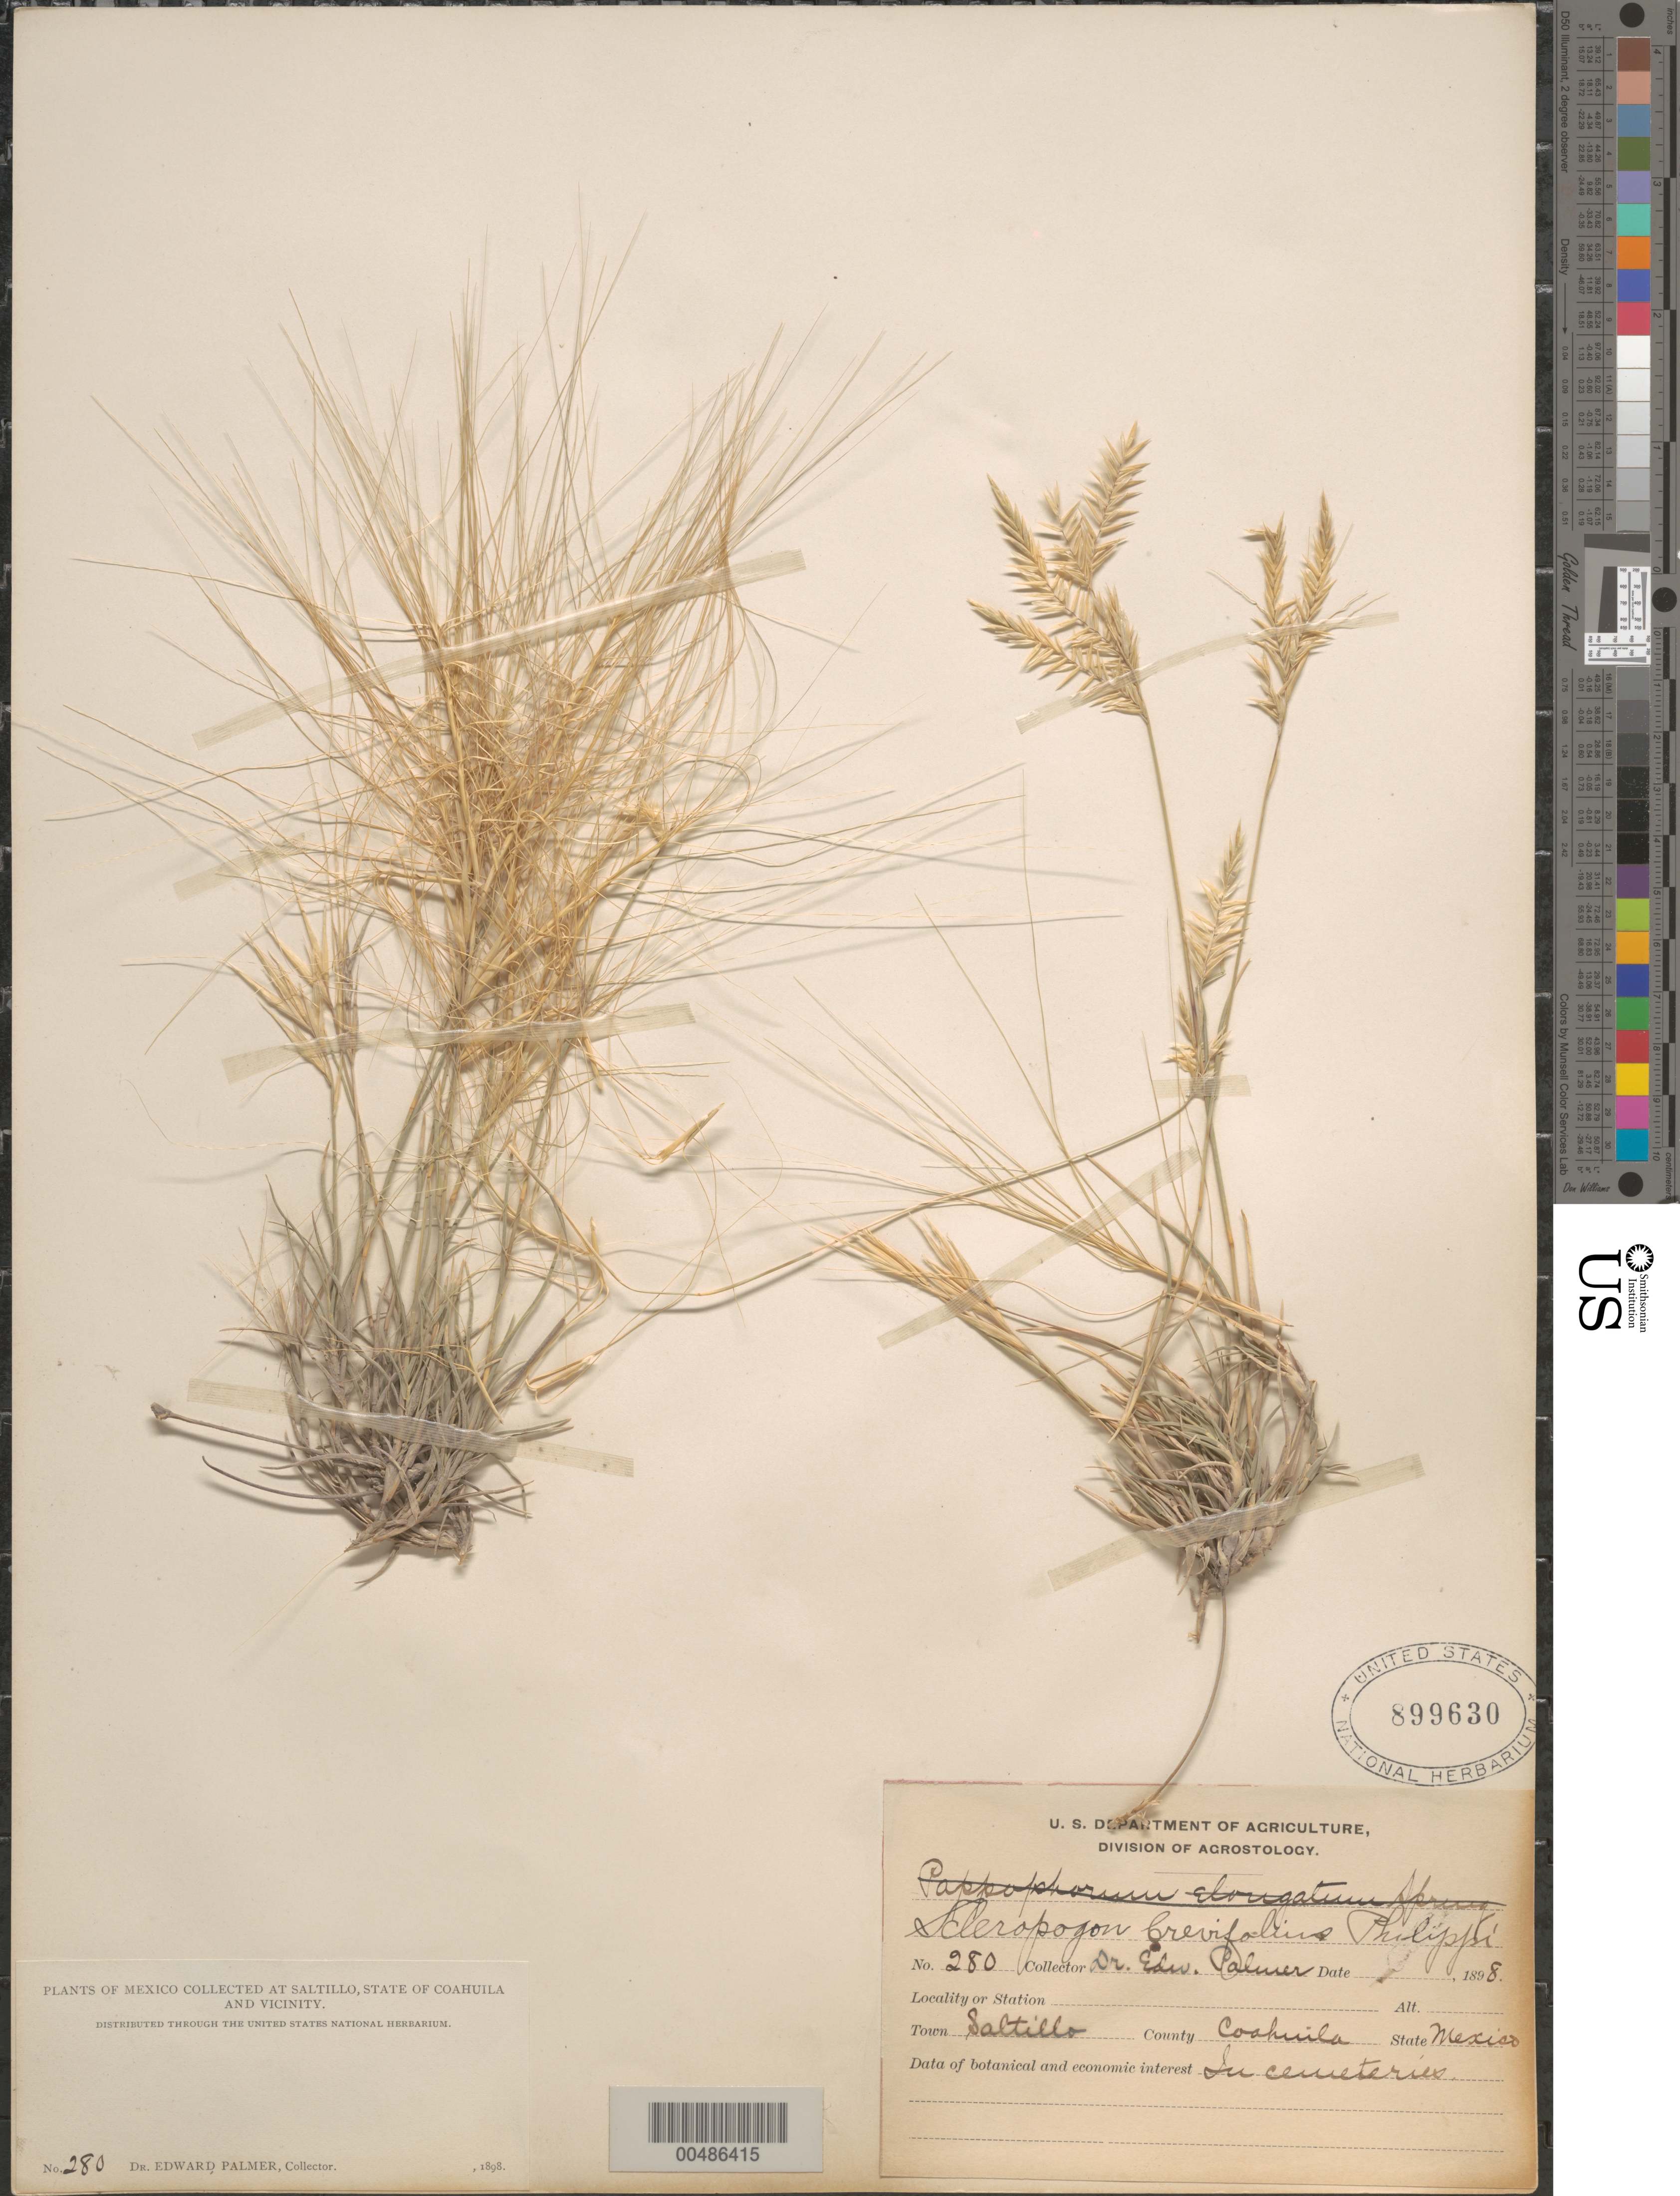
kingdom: Plantae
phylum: Tracheophyta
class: Liliopsida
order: Poales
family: Poaceae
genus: Scleropogon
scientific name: Scleropogon brevifolius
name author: Phil.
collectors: E. Palmer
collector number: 280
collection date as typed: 1898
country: Mexico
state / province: Coahuila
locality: Saltillo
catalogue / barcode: US 899630